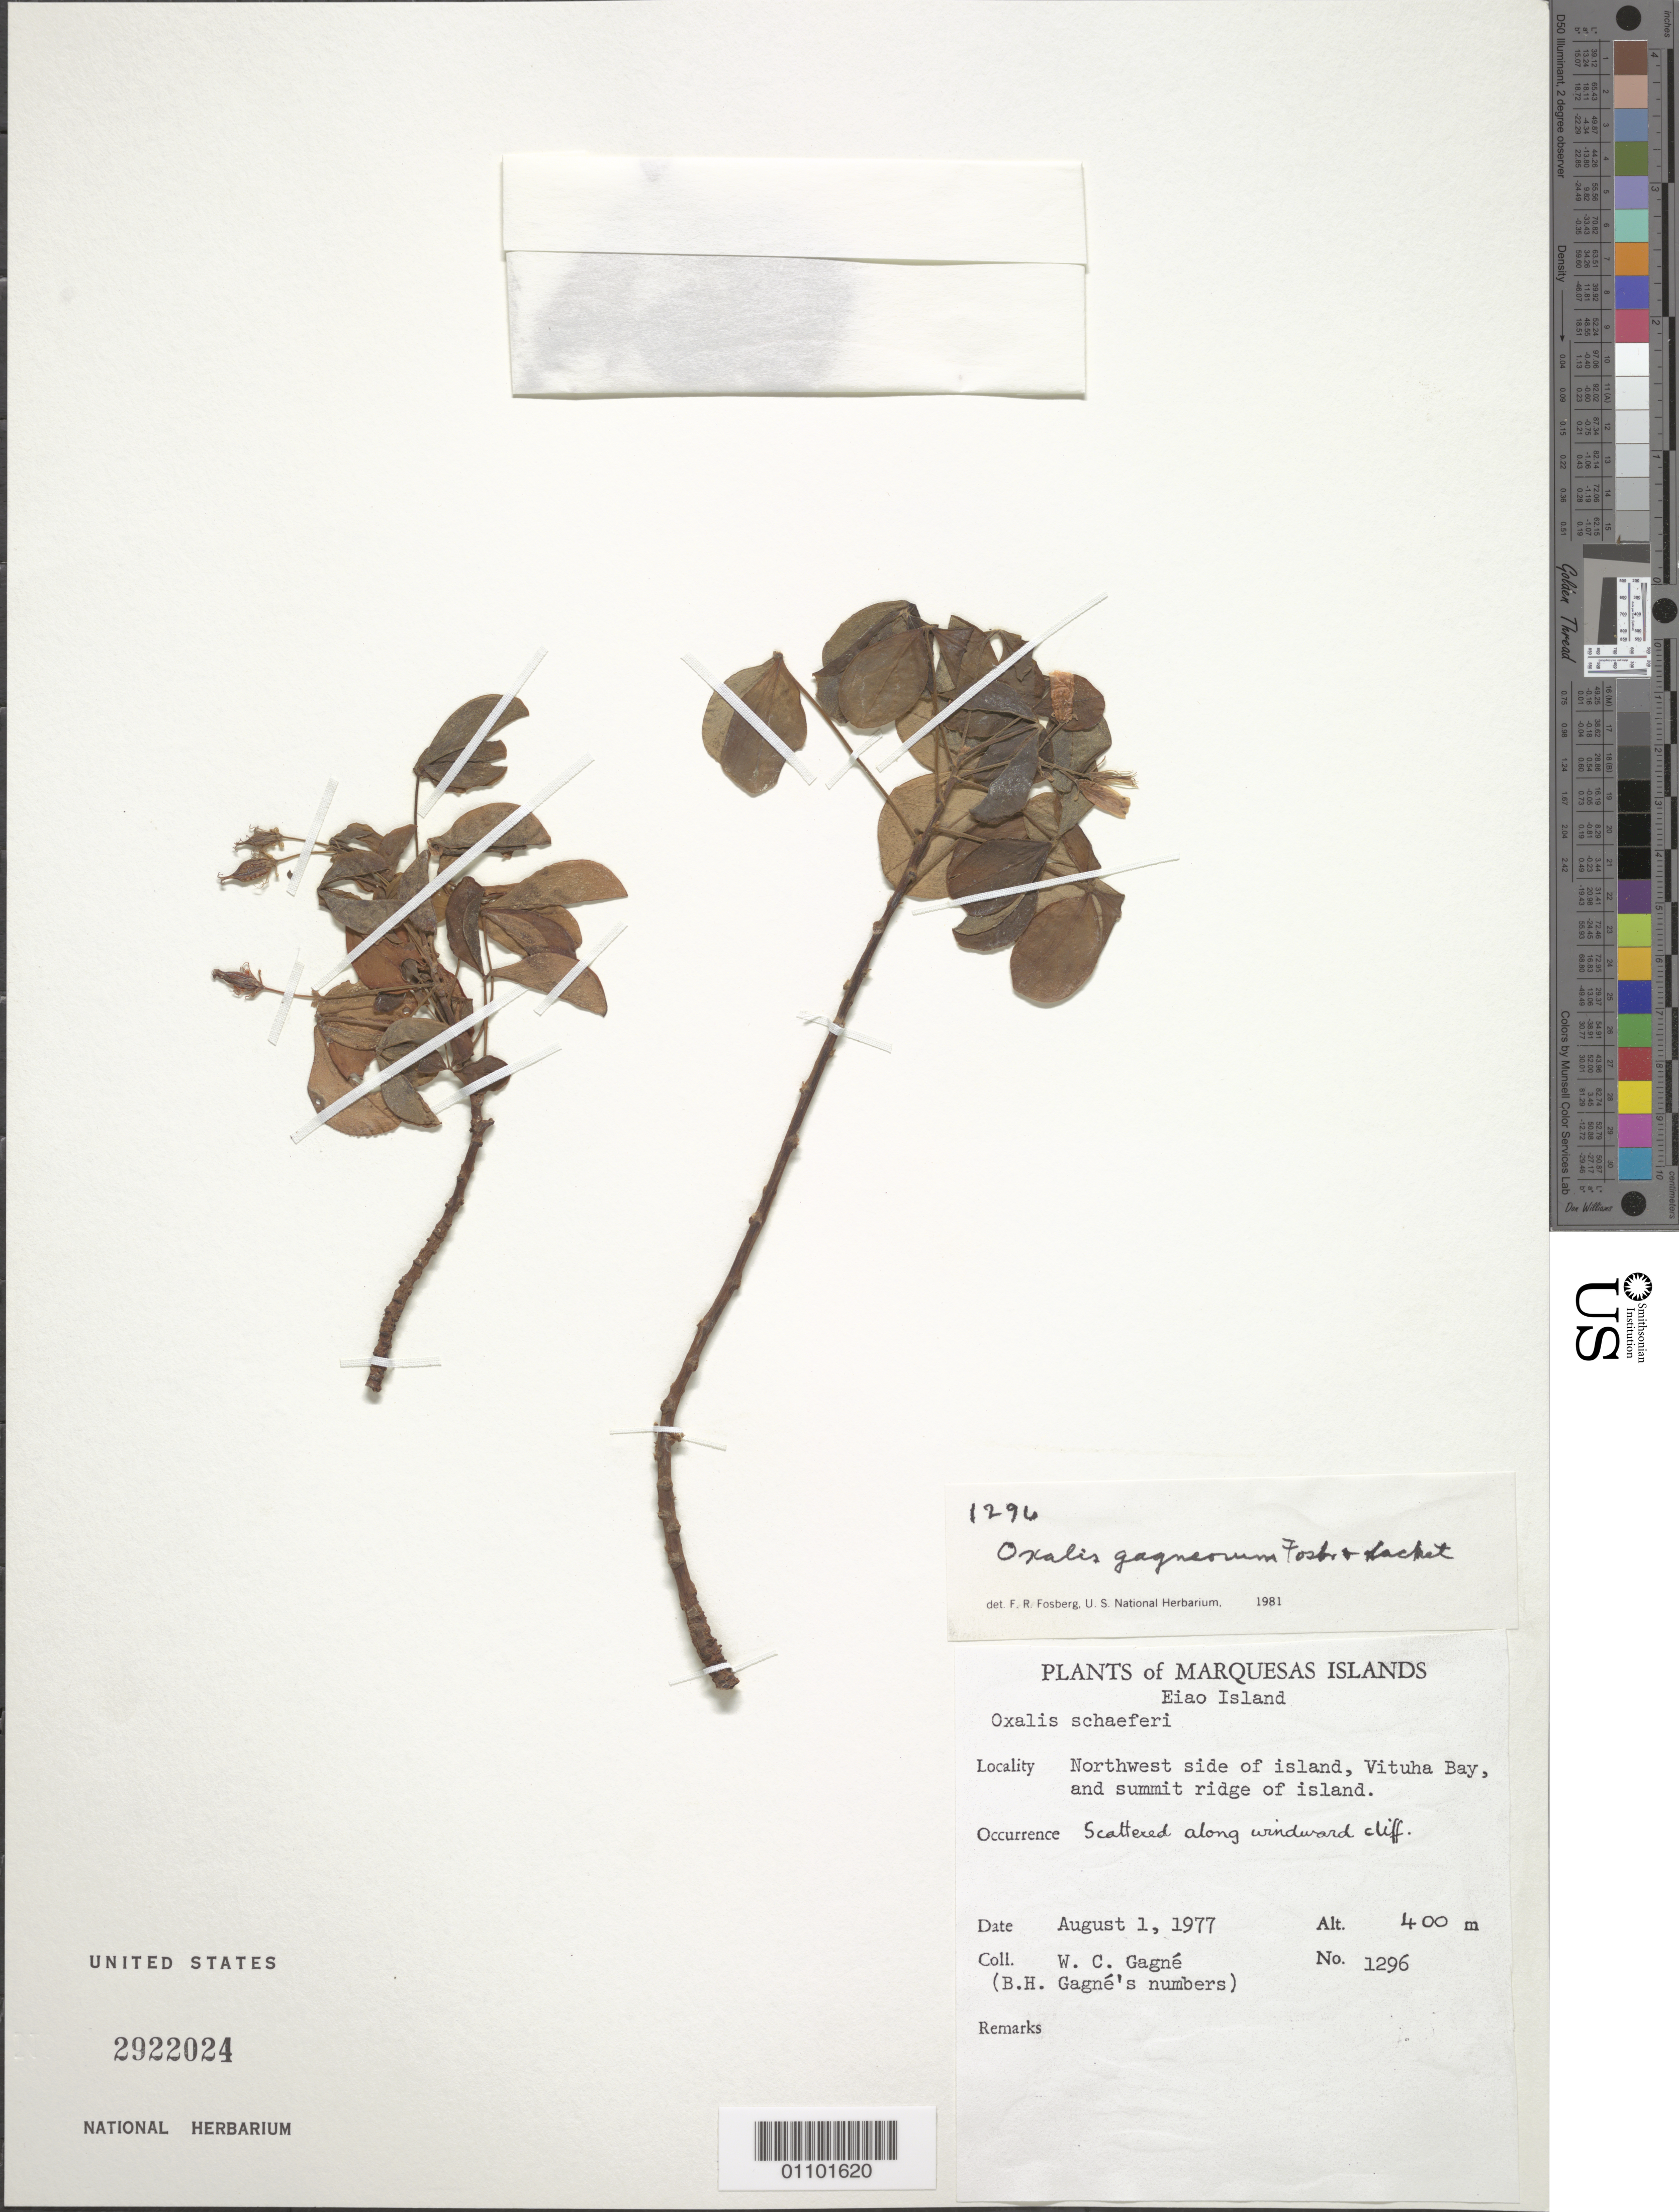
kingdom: Plantae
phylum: Tracheophyta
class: Magnoliopsida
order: Oxalidales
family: Oxalidaceae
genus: Oxalis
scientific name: Oxalis gagneorum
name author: Fosberg & Sachet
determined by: Wagner, W. L., (BOT), Smithsonian Institution - National Museum of Natural History (UNITED STATES)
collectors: B. H. Gagné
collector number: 1296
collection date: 1977-08-01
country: French Polynesia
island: Eiao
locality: NW side of island, Vaituha Bay and summit ridge of island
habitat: Along windward cliff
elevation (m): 400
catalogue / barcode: US 2922924